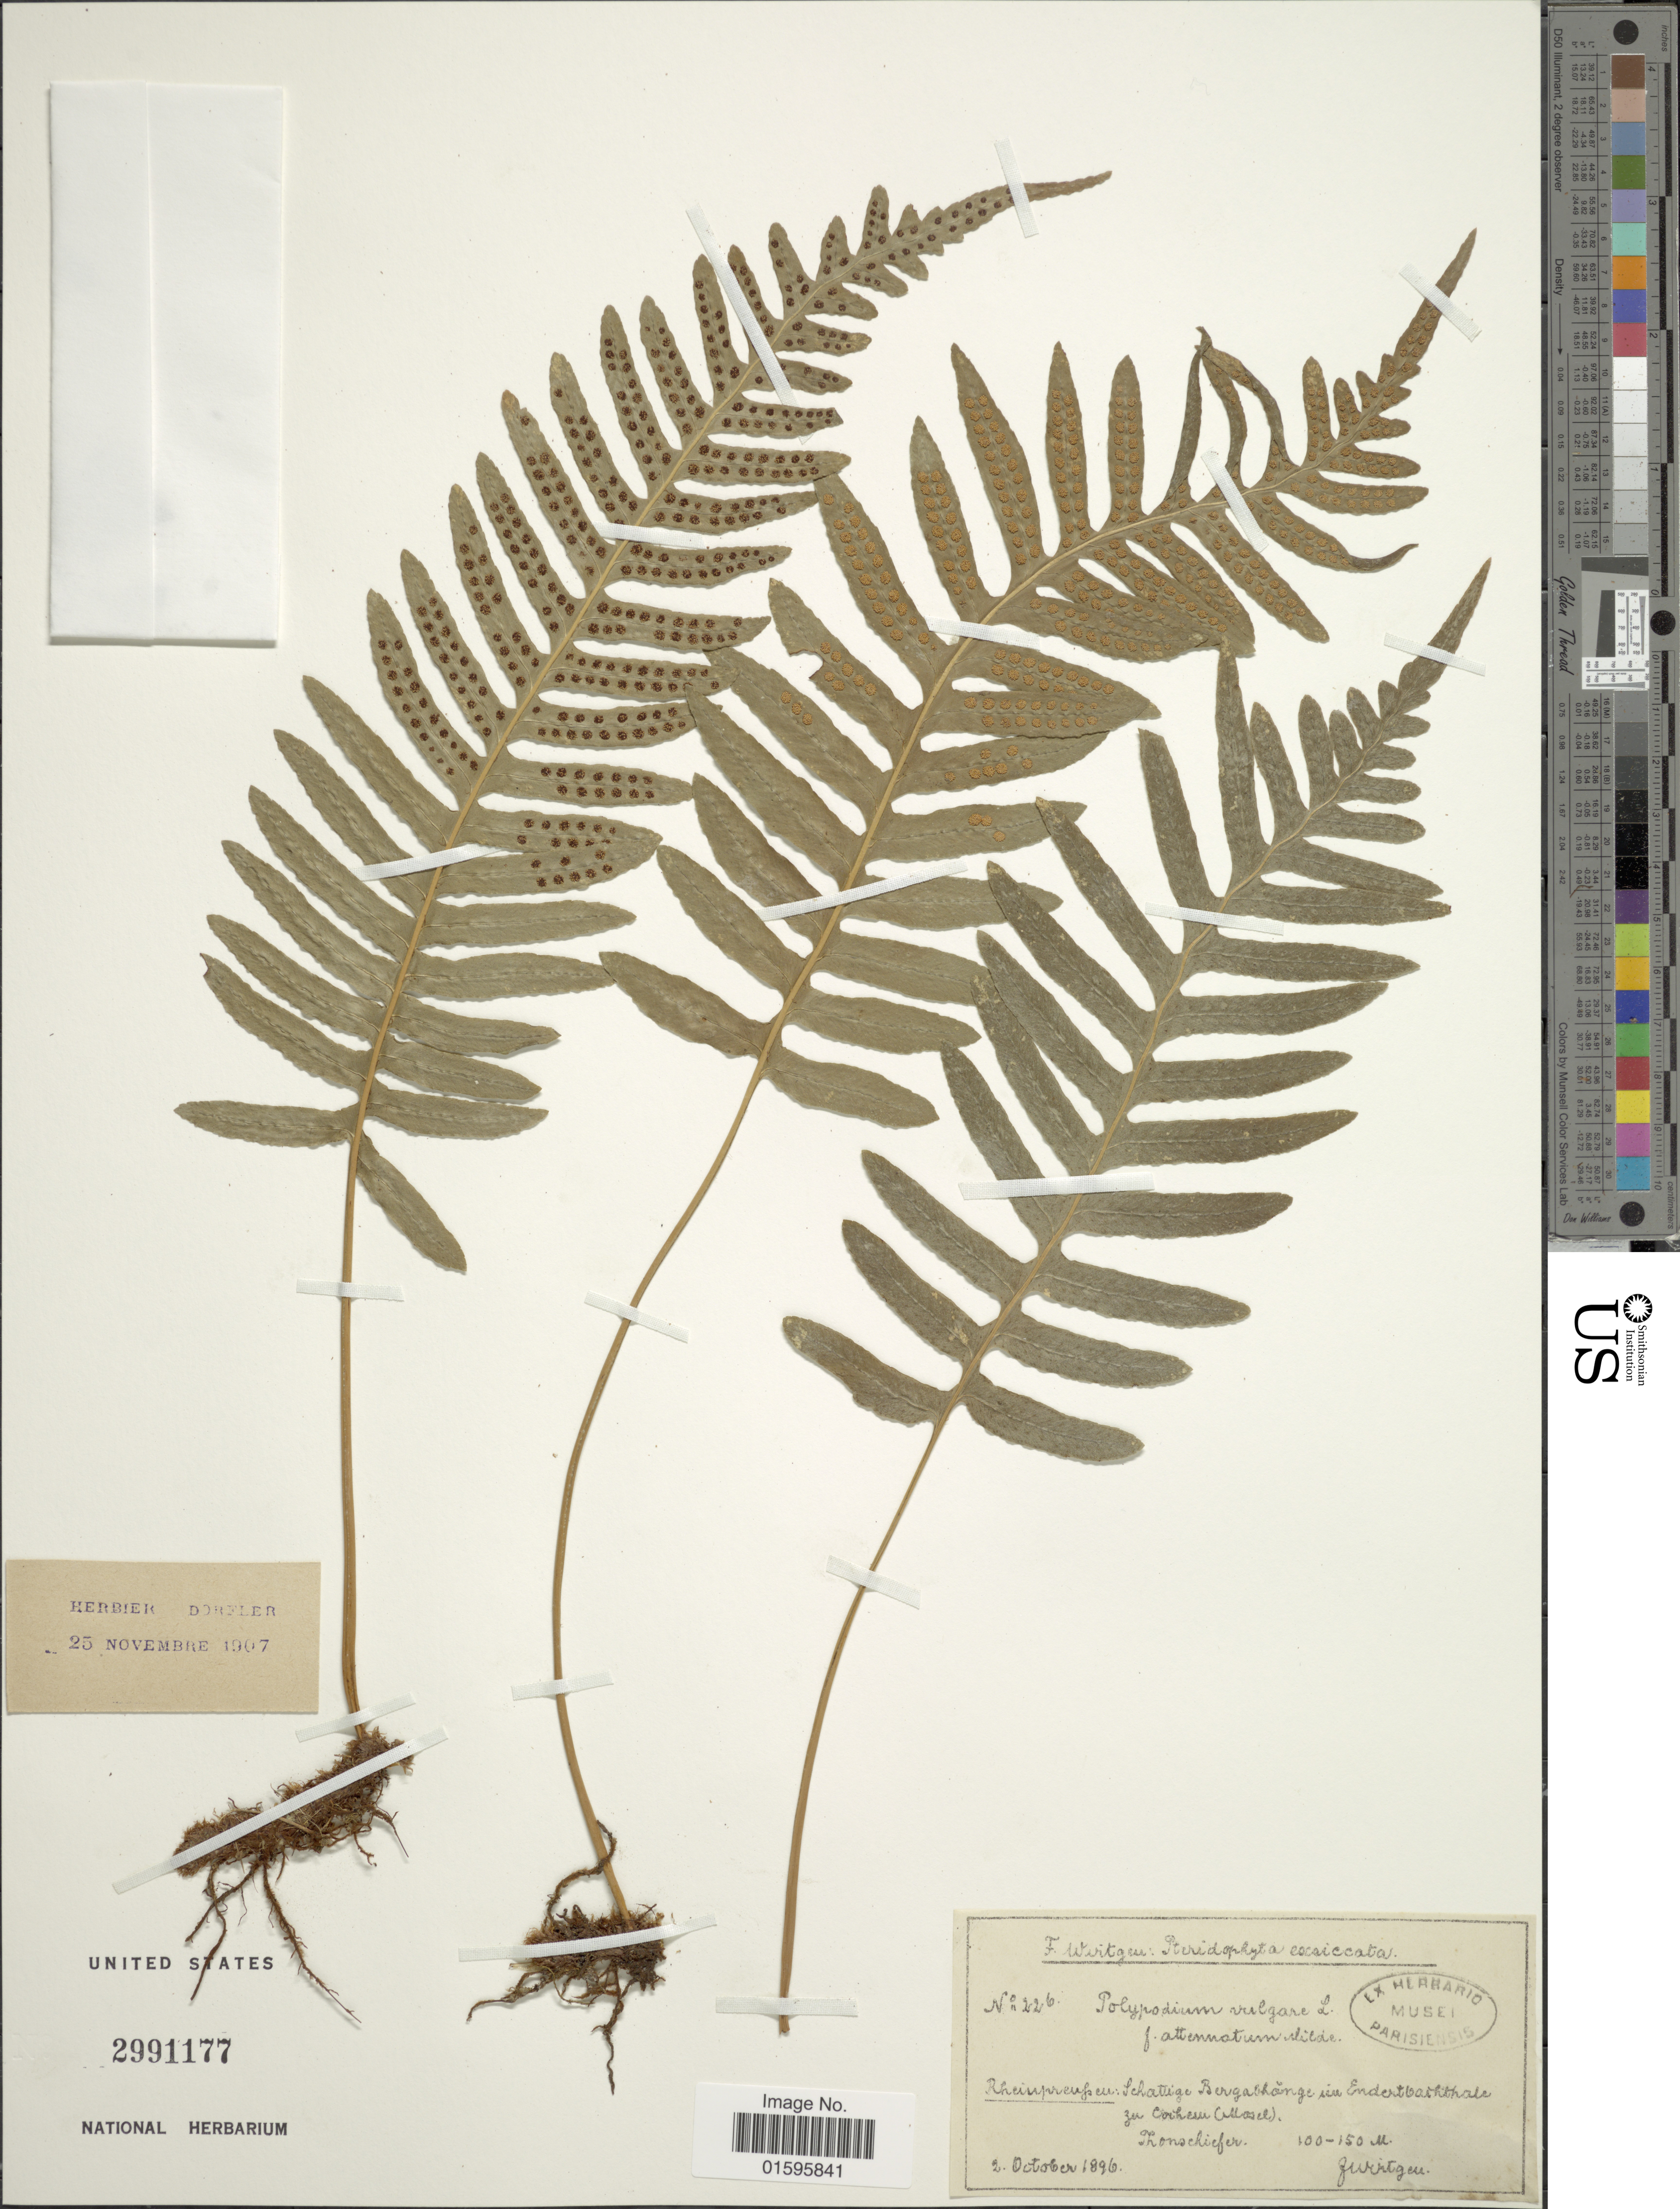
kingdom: Plantae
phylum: Tracheophyta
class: Polypodiopsida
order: Polypodiales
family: Polypodiaceae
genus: Polypodium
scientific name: Polypodium vulgare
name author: L.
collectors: F. Wirtgen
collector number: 26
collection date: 1896-10-02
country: Germany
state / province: Nordrhein-Westfalen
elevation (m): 100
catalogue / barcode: US 2991177